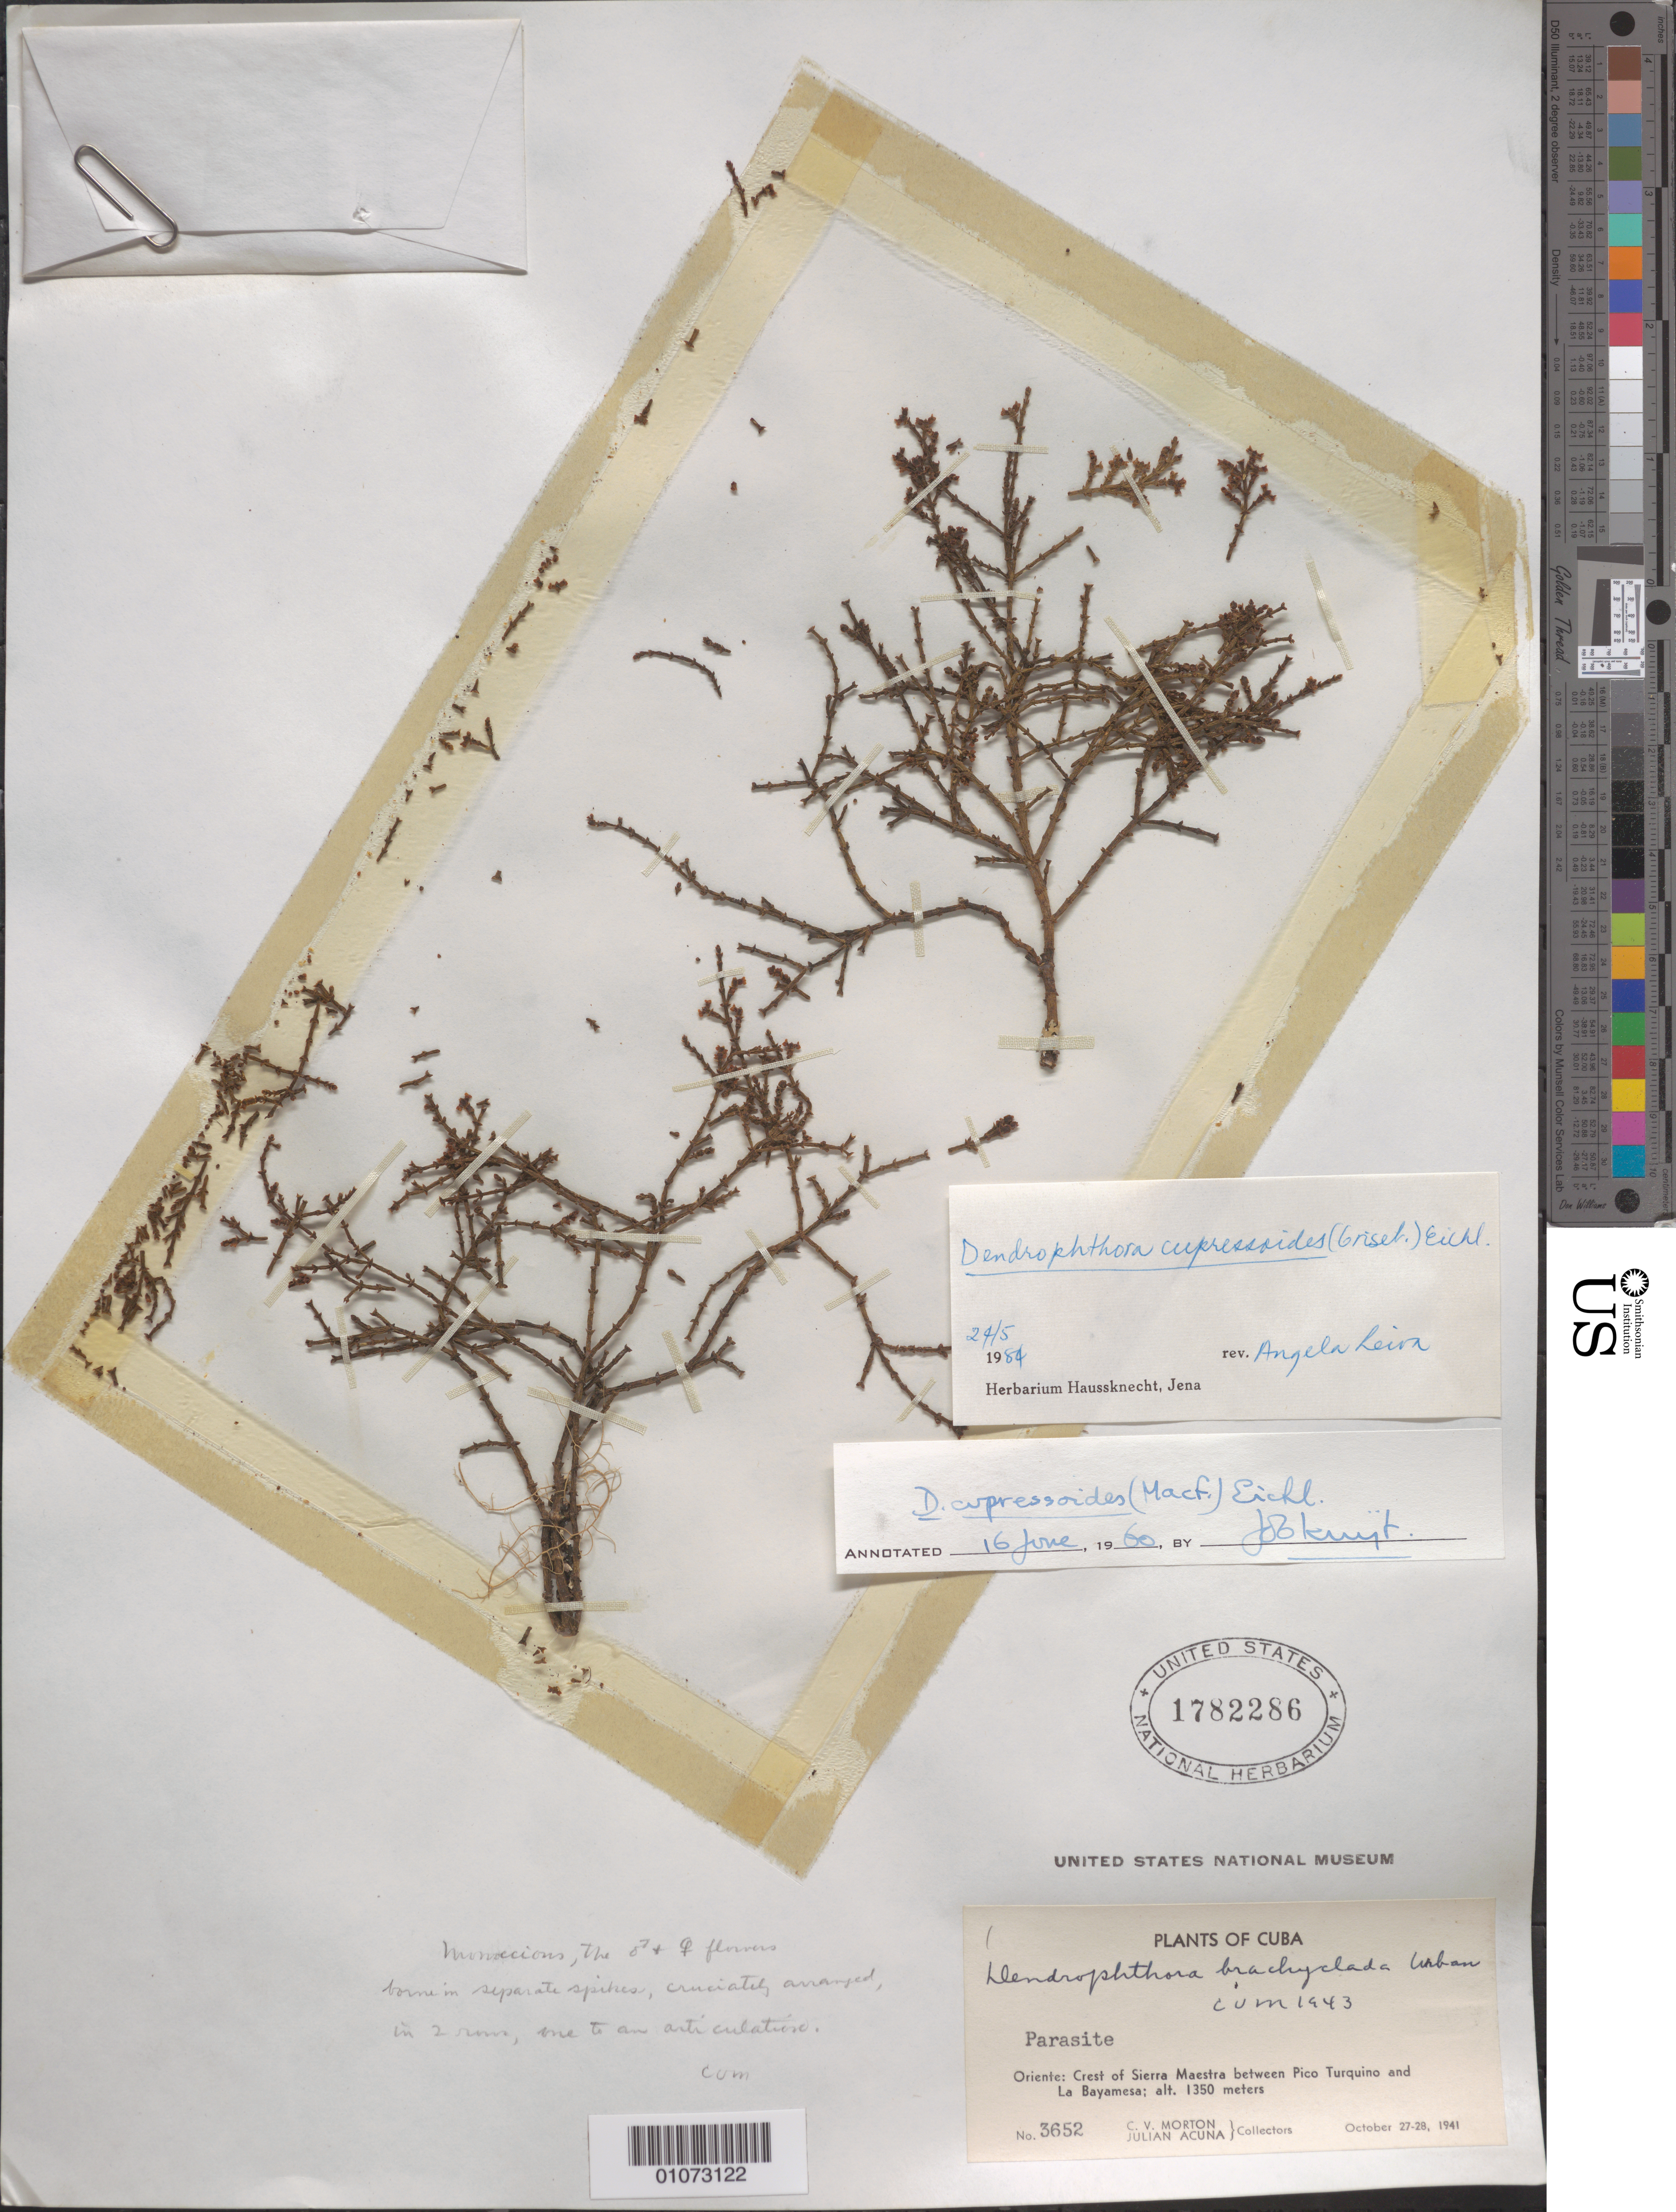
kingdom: Plantae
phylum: Tracheophyta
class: Magnoliopsida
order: Santalales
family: Viscaceae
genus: Dendrophthora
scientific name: Dendrophthora cupressoides var. polyartha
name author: Urb.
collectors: C. V. Morton & J. Acuña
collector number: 3652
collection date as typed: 27 Oct 1941 to 28 Oct 1941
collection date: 1941-10-27/1941-10-28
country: Cuba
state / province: Oriente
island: Cuba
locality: Crest of Sierra Maestra between Pico Turquino and La Bayamesa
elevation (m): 1359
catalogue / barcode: US 1782286